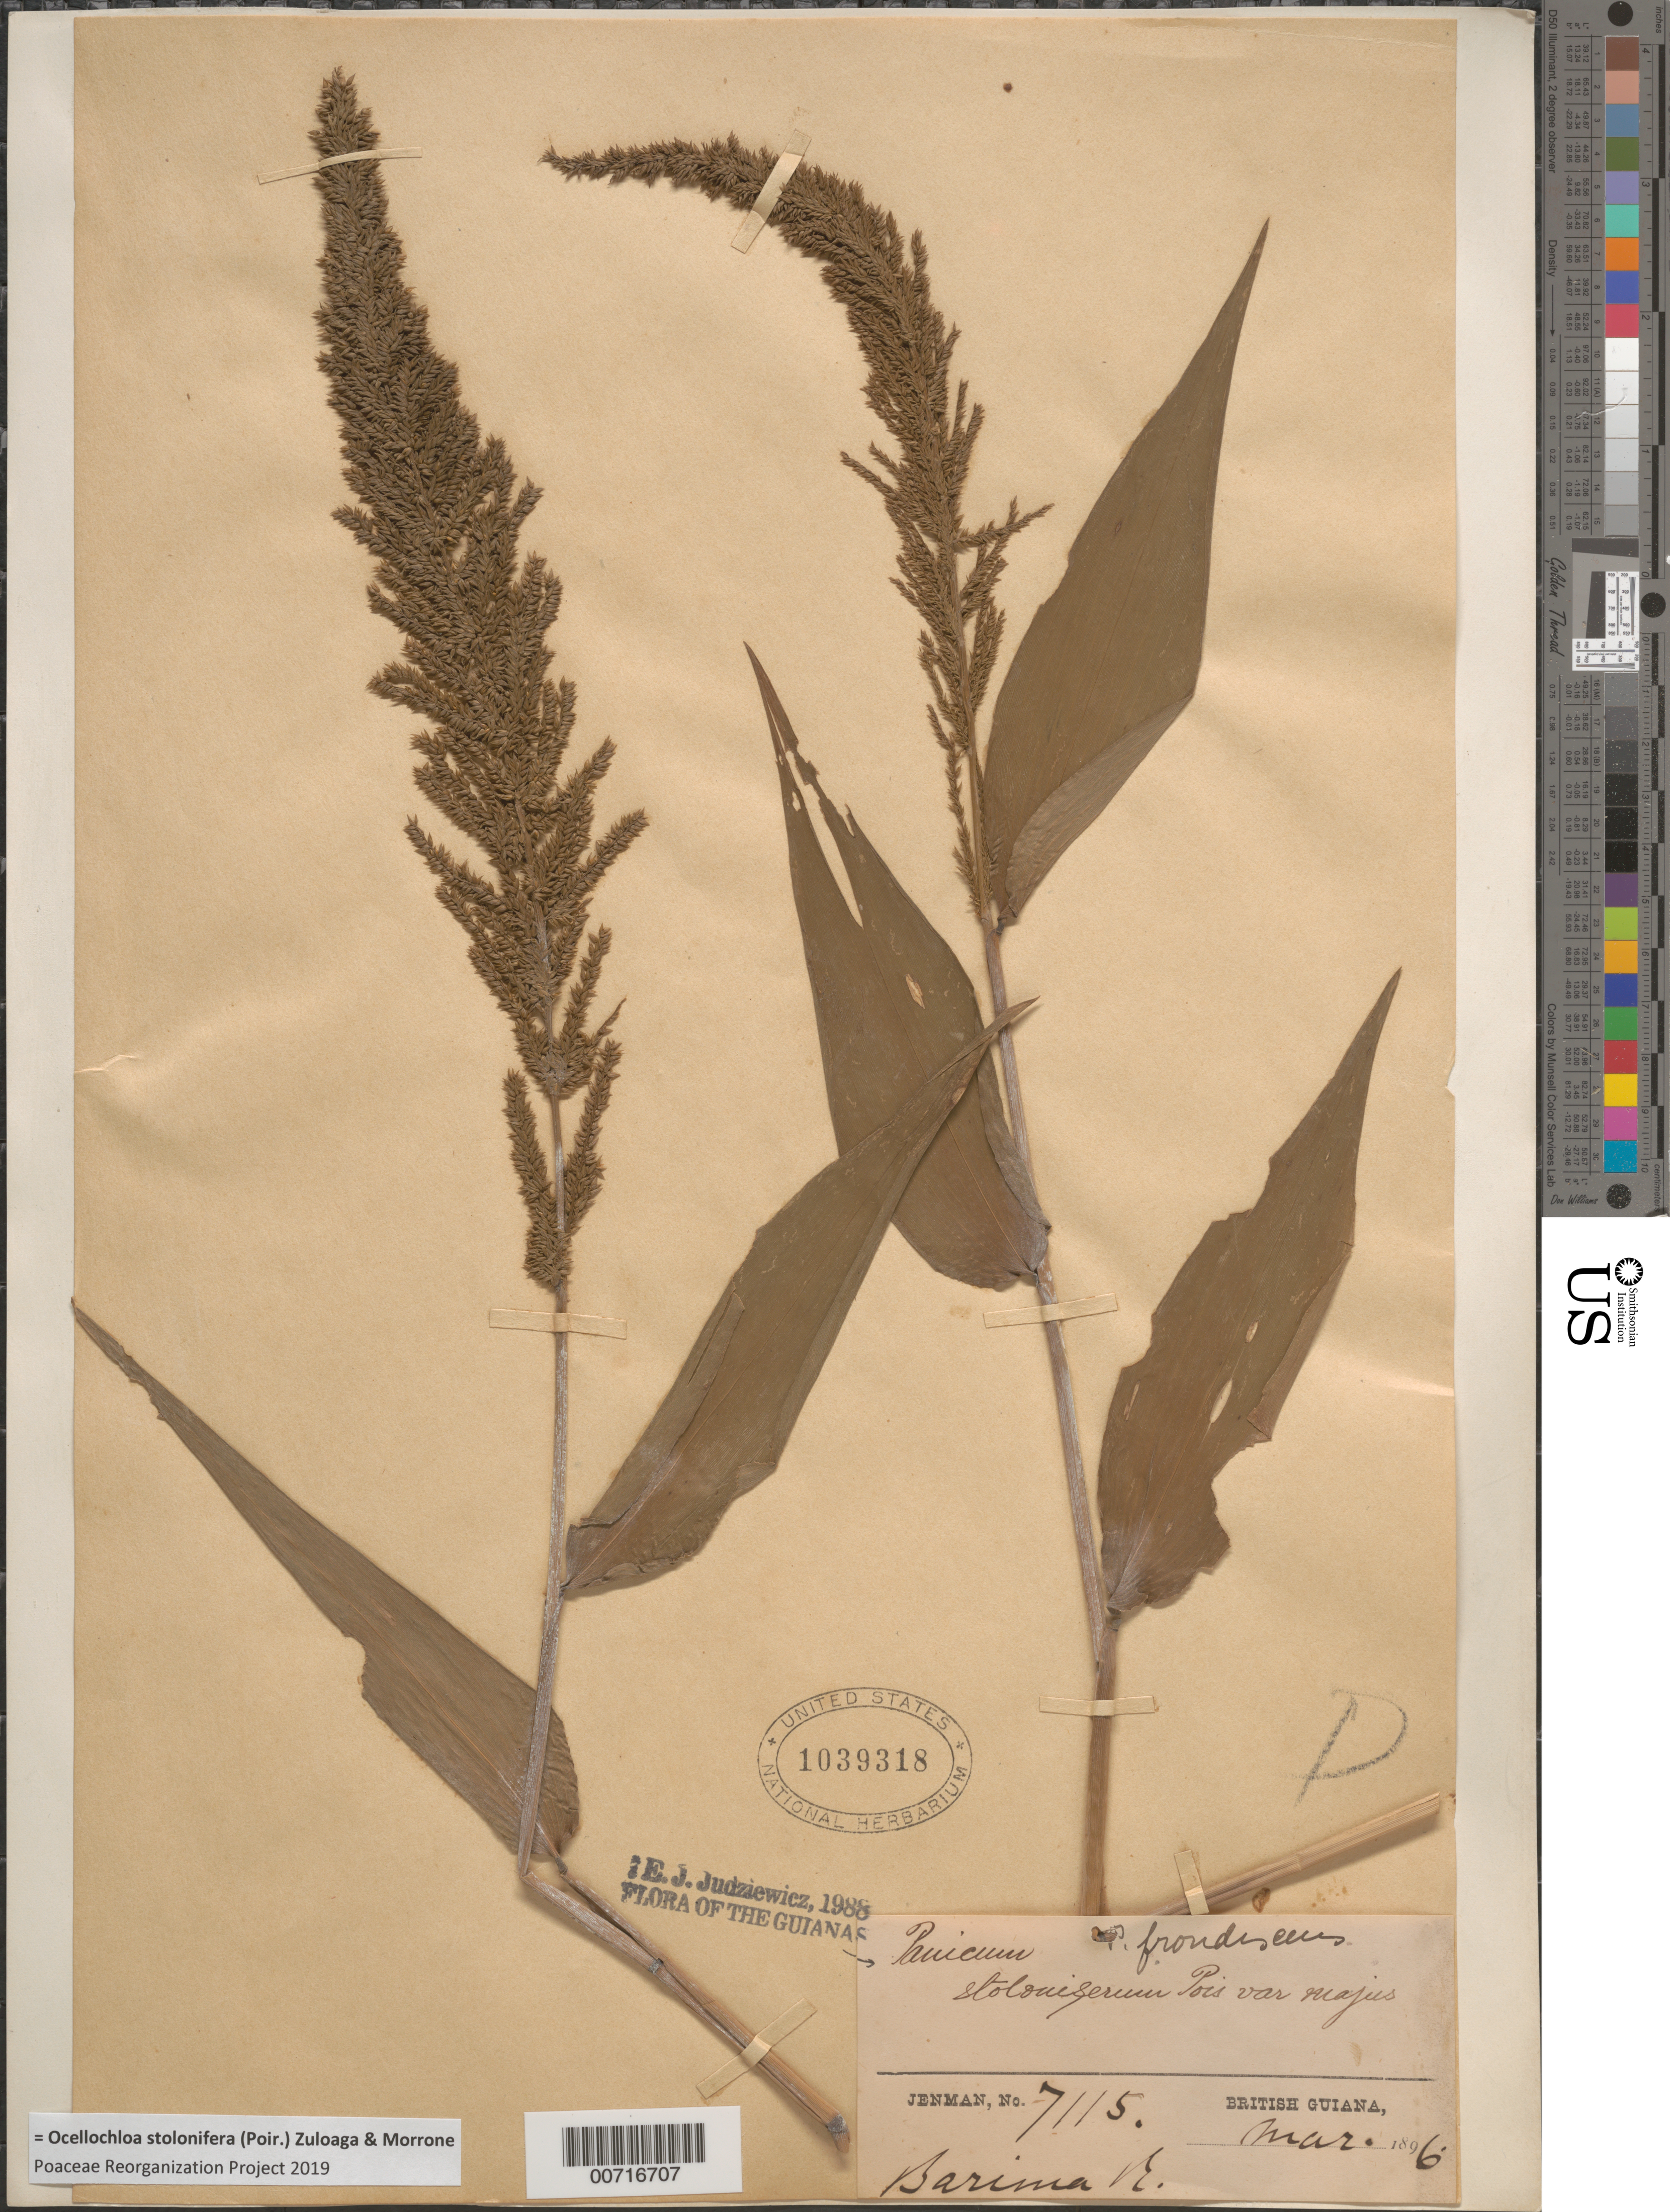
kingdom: Plantae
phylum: Tracheophyta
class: Liliopsida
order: Poales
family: Poaceae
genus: Panicum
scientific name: Panicum stoloniferum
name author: Poir.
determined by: Judziewicz, E. J.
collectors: G. S. Jenman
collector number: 7115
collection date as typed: March 1896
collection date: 1896-03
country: Guyana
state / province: Barima-Waini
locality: Barima R.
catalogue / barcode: US 1039318